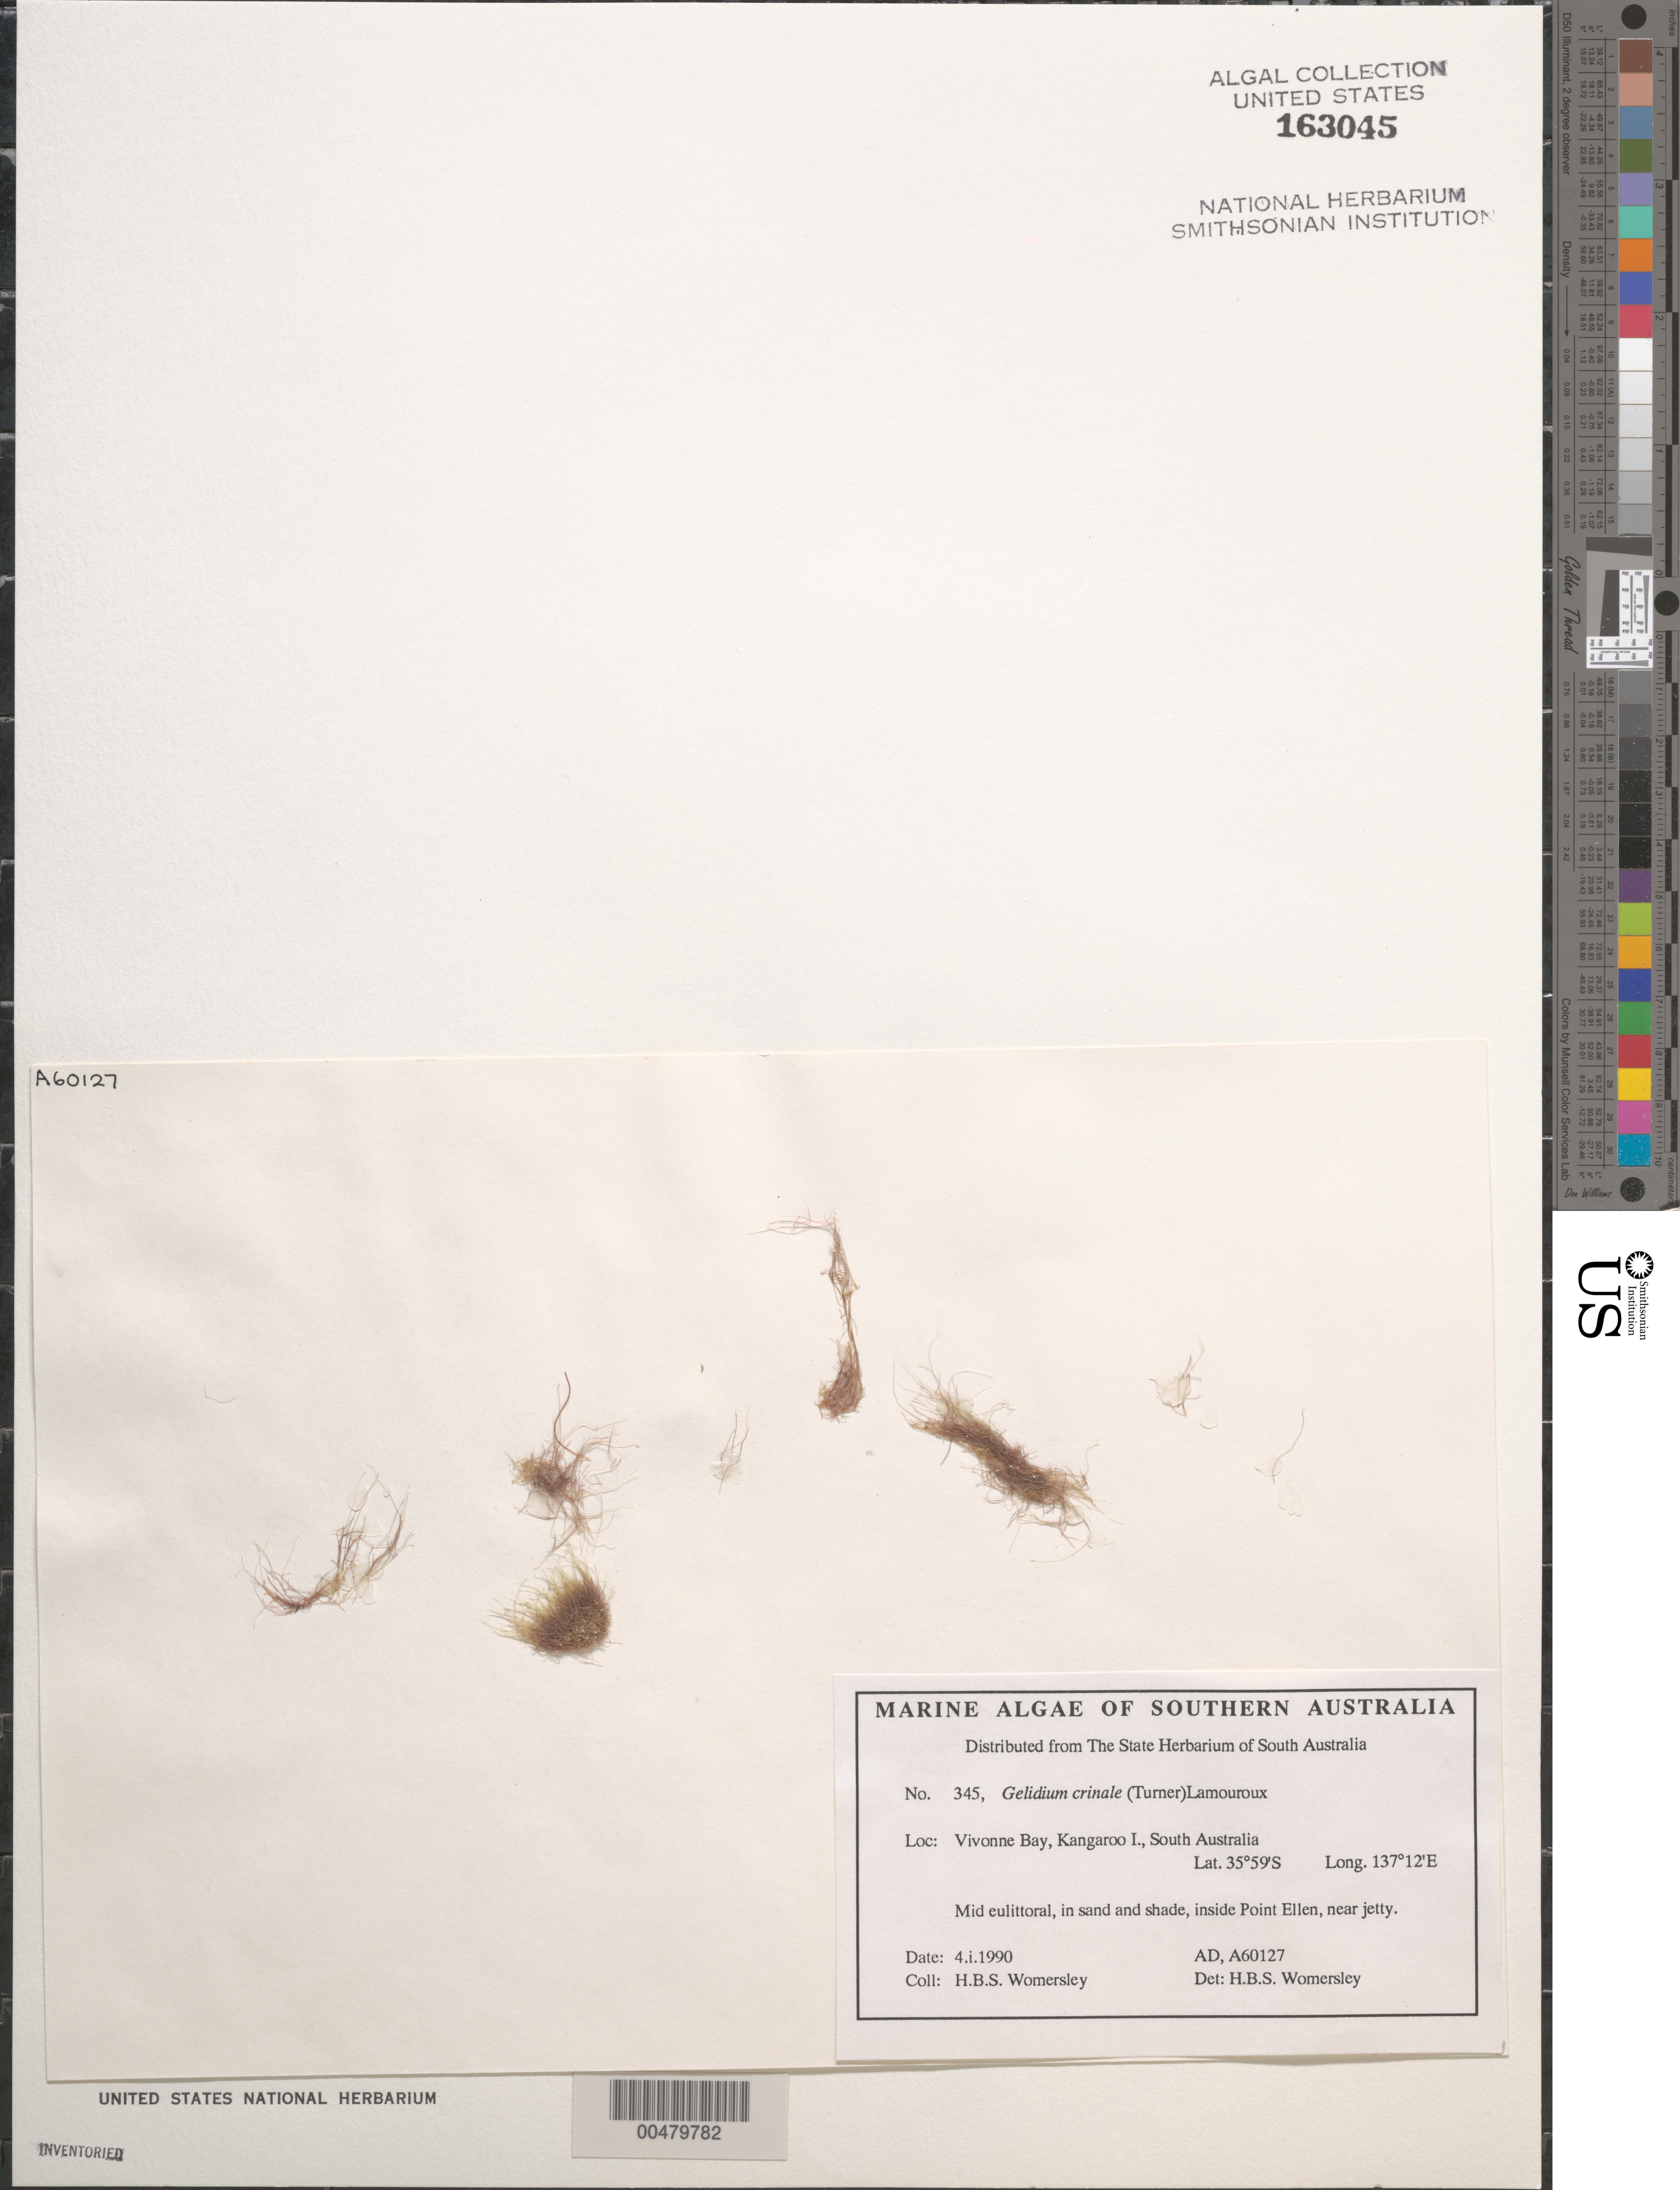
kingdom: Plantae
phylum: Rhodophyta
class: Florideophyceae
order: Gelidiales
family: Gelidiaceae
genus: Gelidium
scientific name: Gelidium crinale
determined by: Womersley, H. B. S.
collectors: H. B. S. Womersley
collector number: Ad A60127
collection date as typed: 04 Jan 1990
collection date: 1990-01-04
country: Australia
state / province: South Australia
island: Kangaroo Island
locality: Vivonne Bay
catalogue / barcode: US 163045